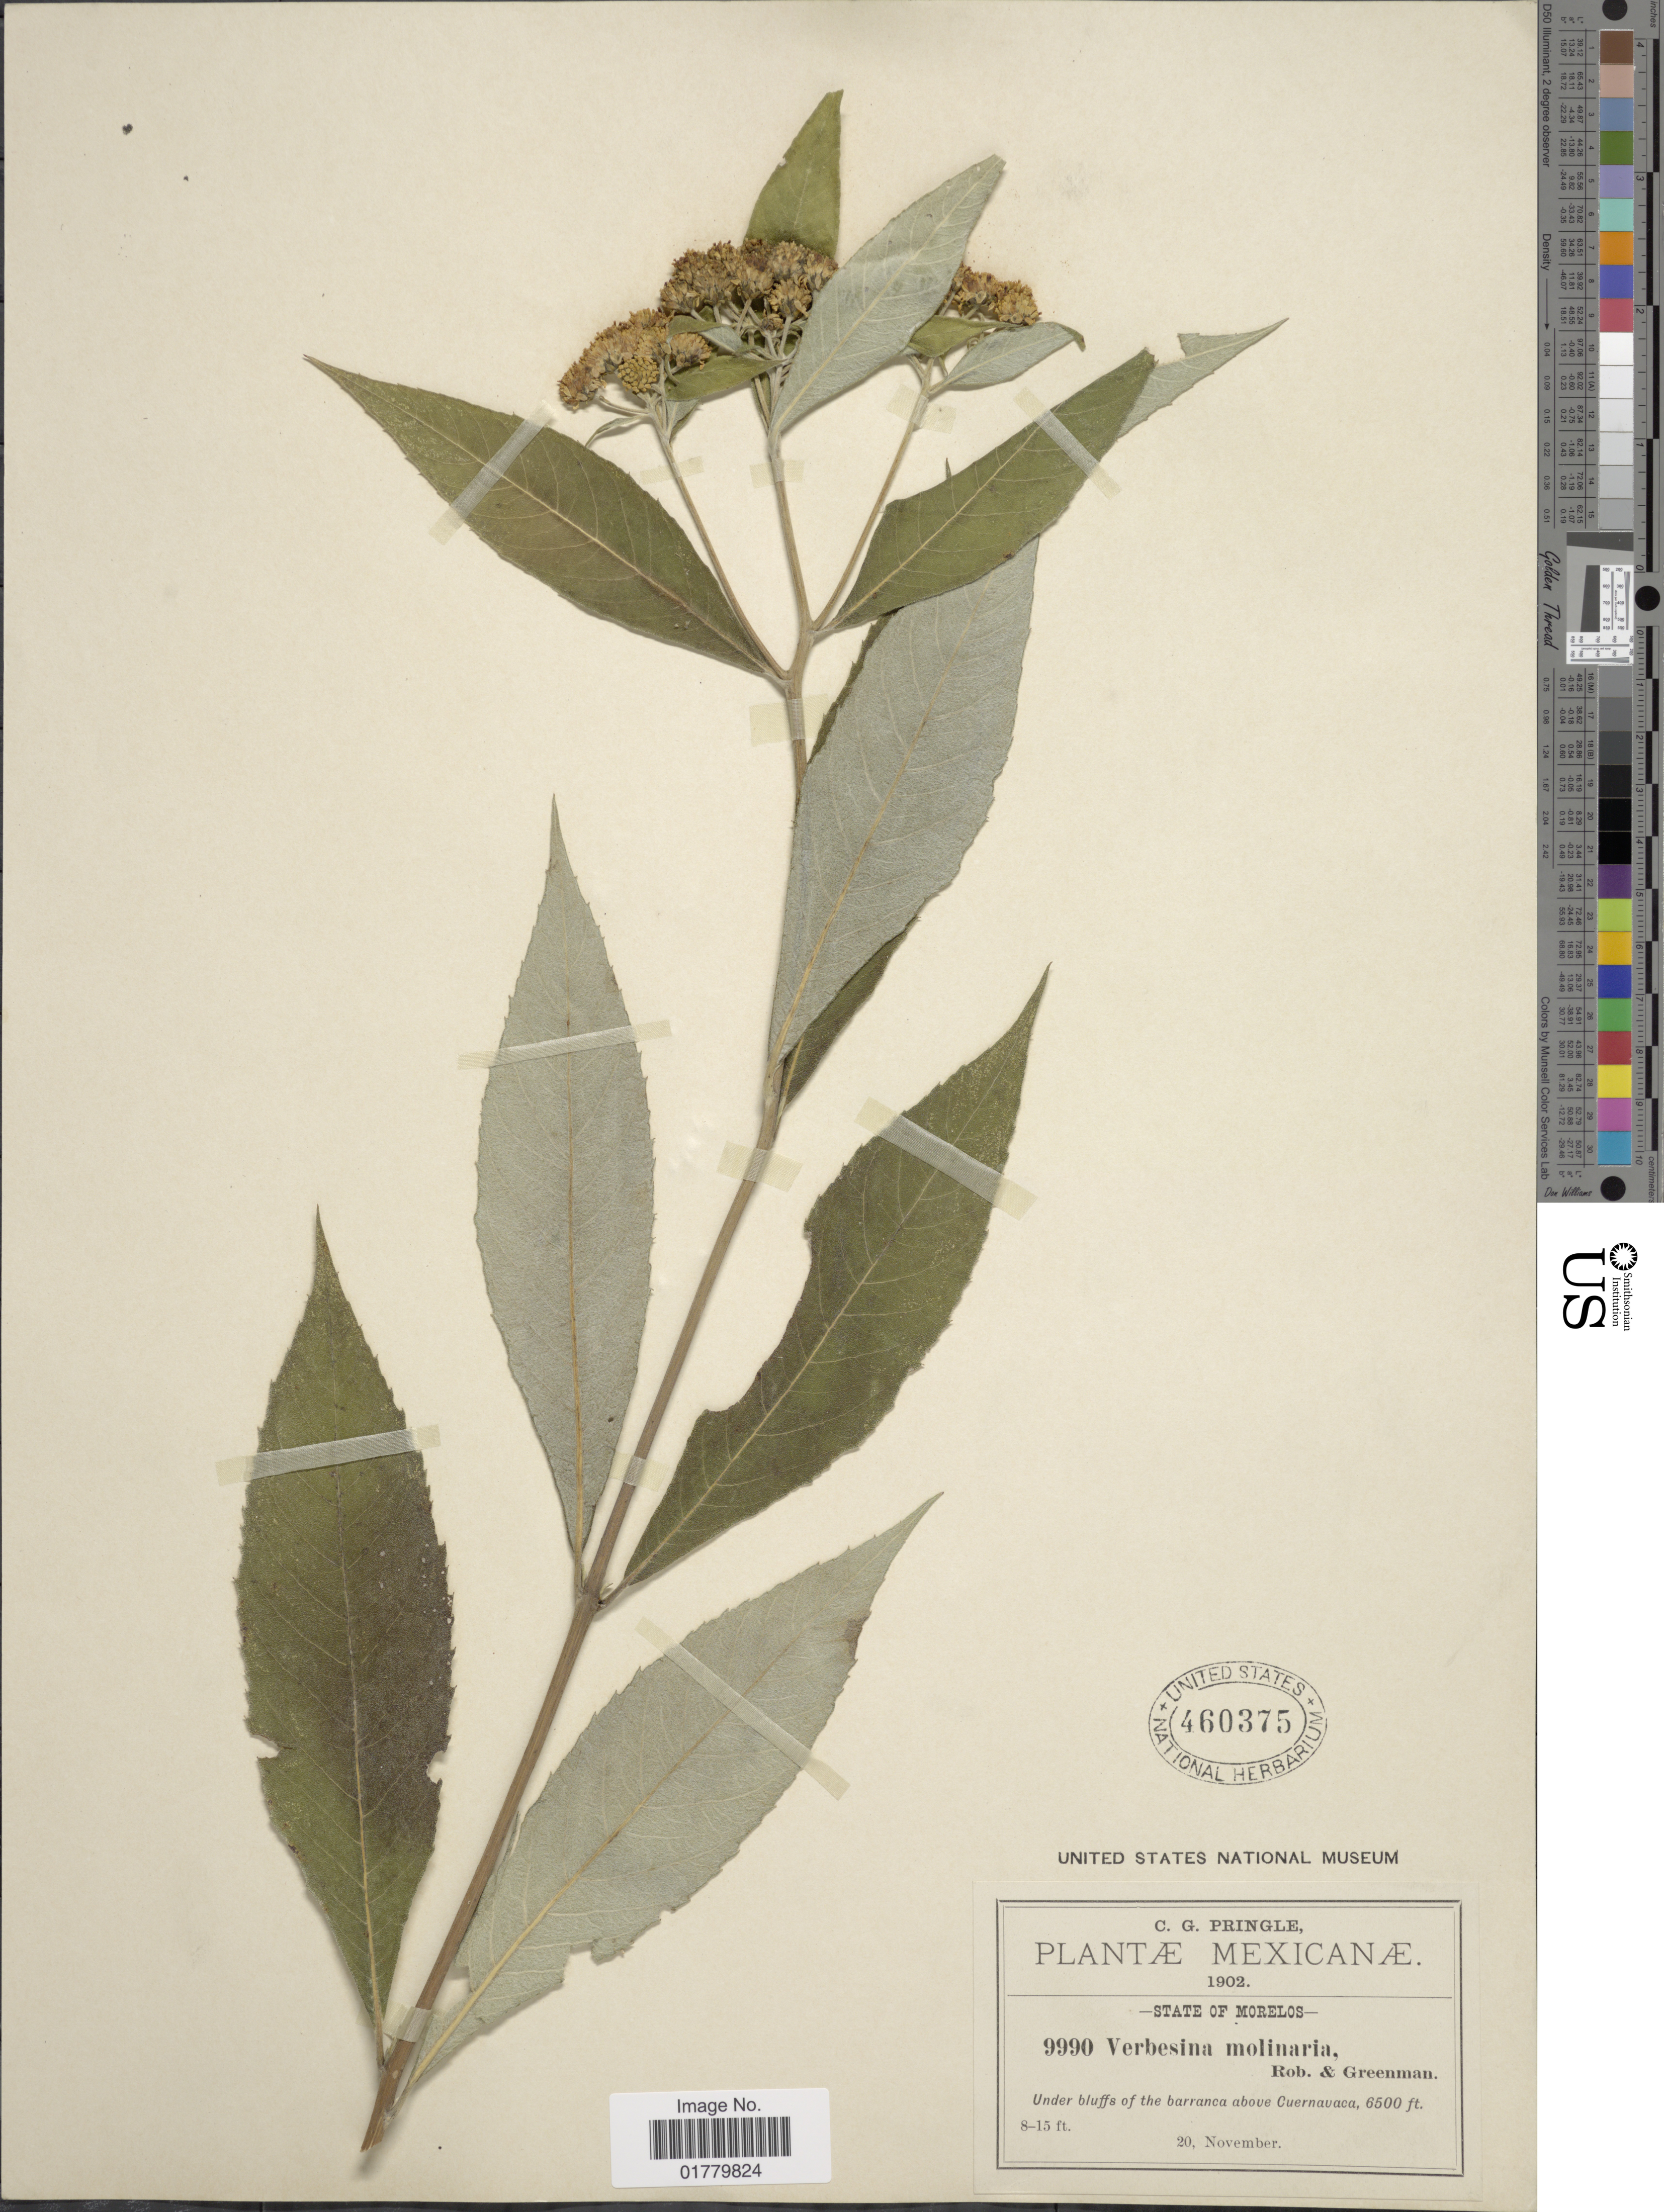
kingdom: Plantae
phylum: Tracheophyta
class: Magnoliopsida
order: Asterales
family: Asteraceae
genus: Verbesina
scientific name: Verbesina molinaria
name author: B.L. Rob. & Greenm.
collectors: C. G. Pringle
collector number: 9990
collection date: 1902-11-20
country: Mexico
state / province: Morelos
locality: State of Morelos. Under bluffs of the barranca above Cuernavaca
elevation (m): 1981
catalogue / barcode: US 460375